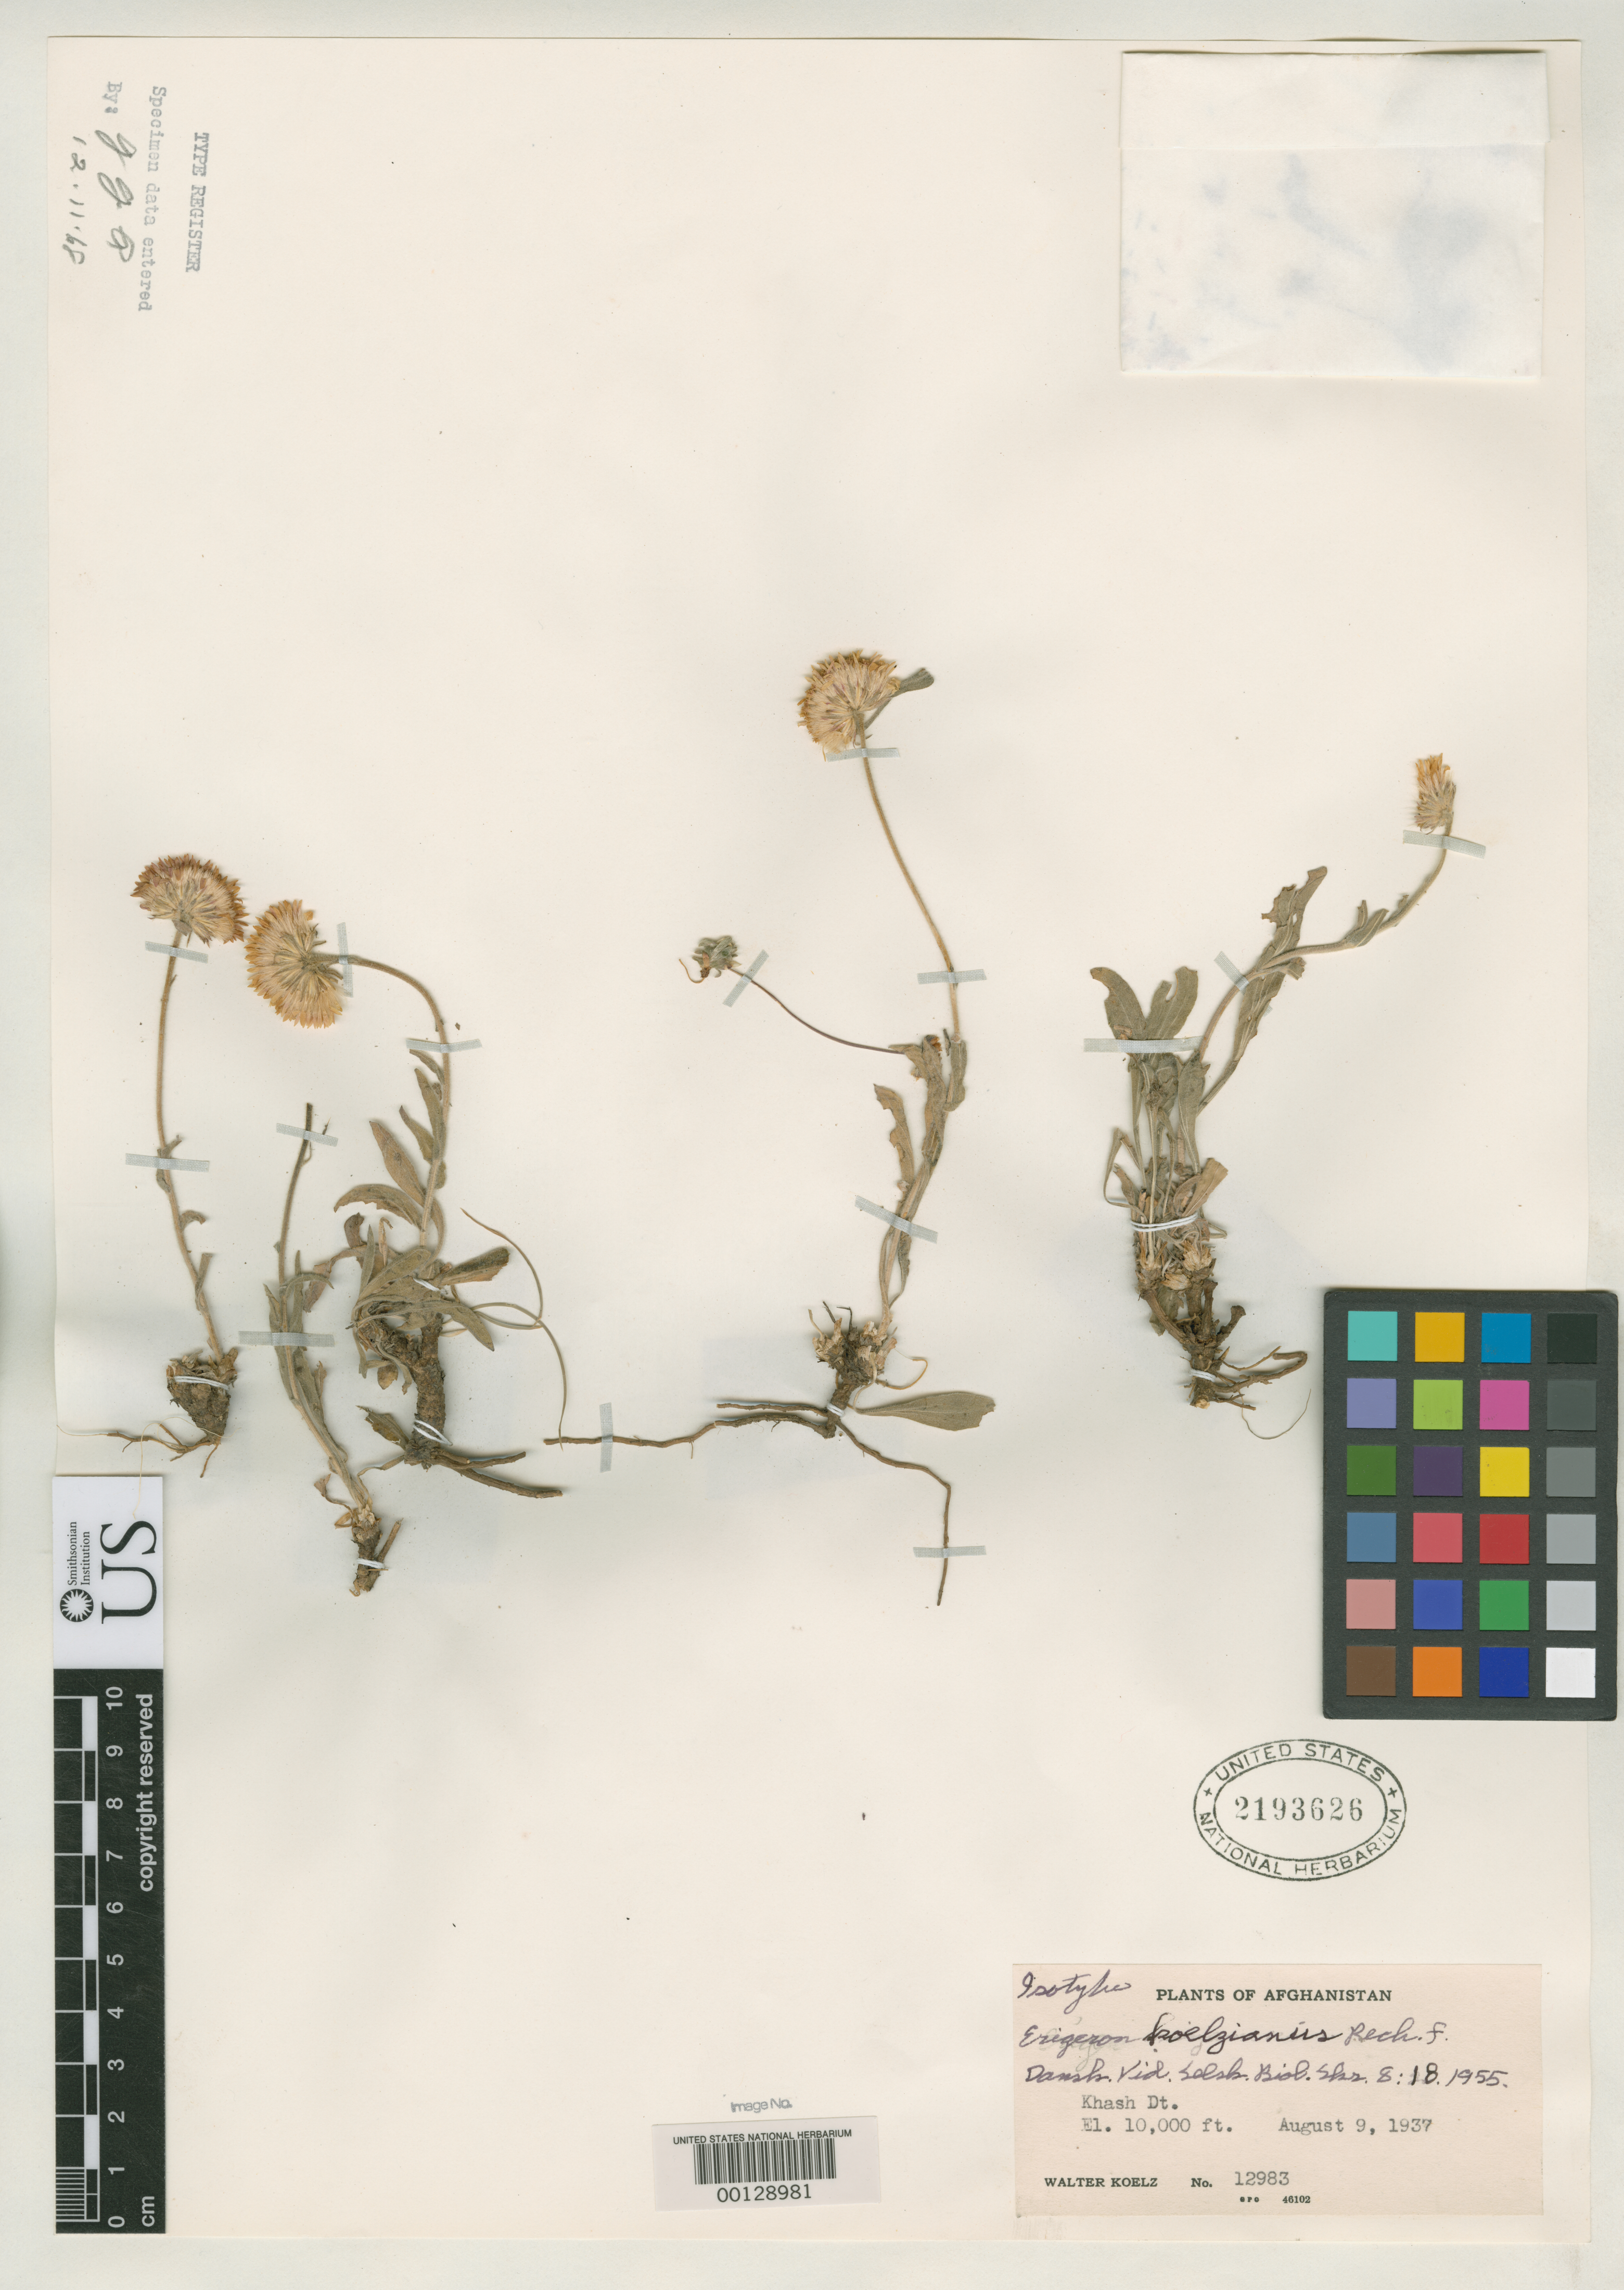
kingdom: Plantae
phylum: Tracheophyta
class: Magnoliopsida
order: Asterales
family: Asteraceae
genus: Erigeron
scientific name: Erigeron koelzianus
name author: Rech. f.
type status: Isotype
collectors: W. N. Koelz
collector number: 12983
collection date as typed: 09 Aug 1937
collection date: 1937-08-09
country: Afghanistan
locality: Khash Desert.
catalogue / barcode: US 2193626